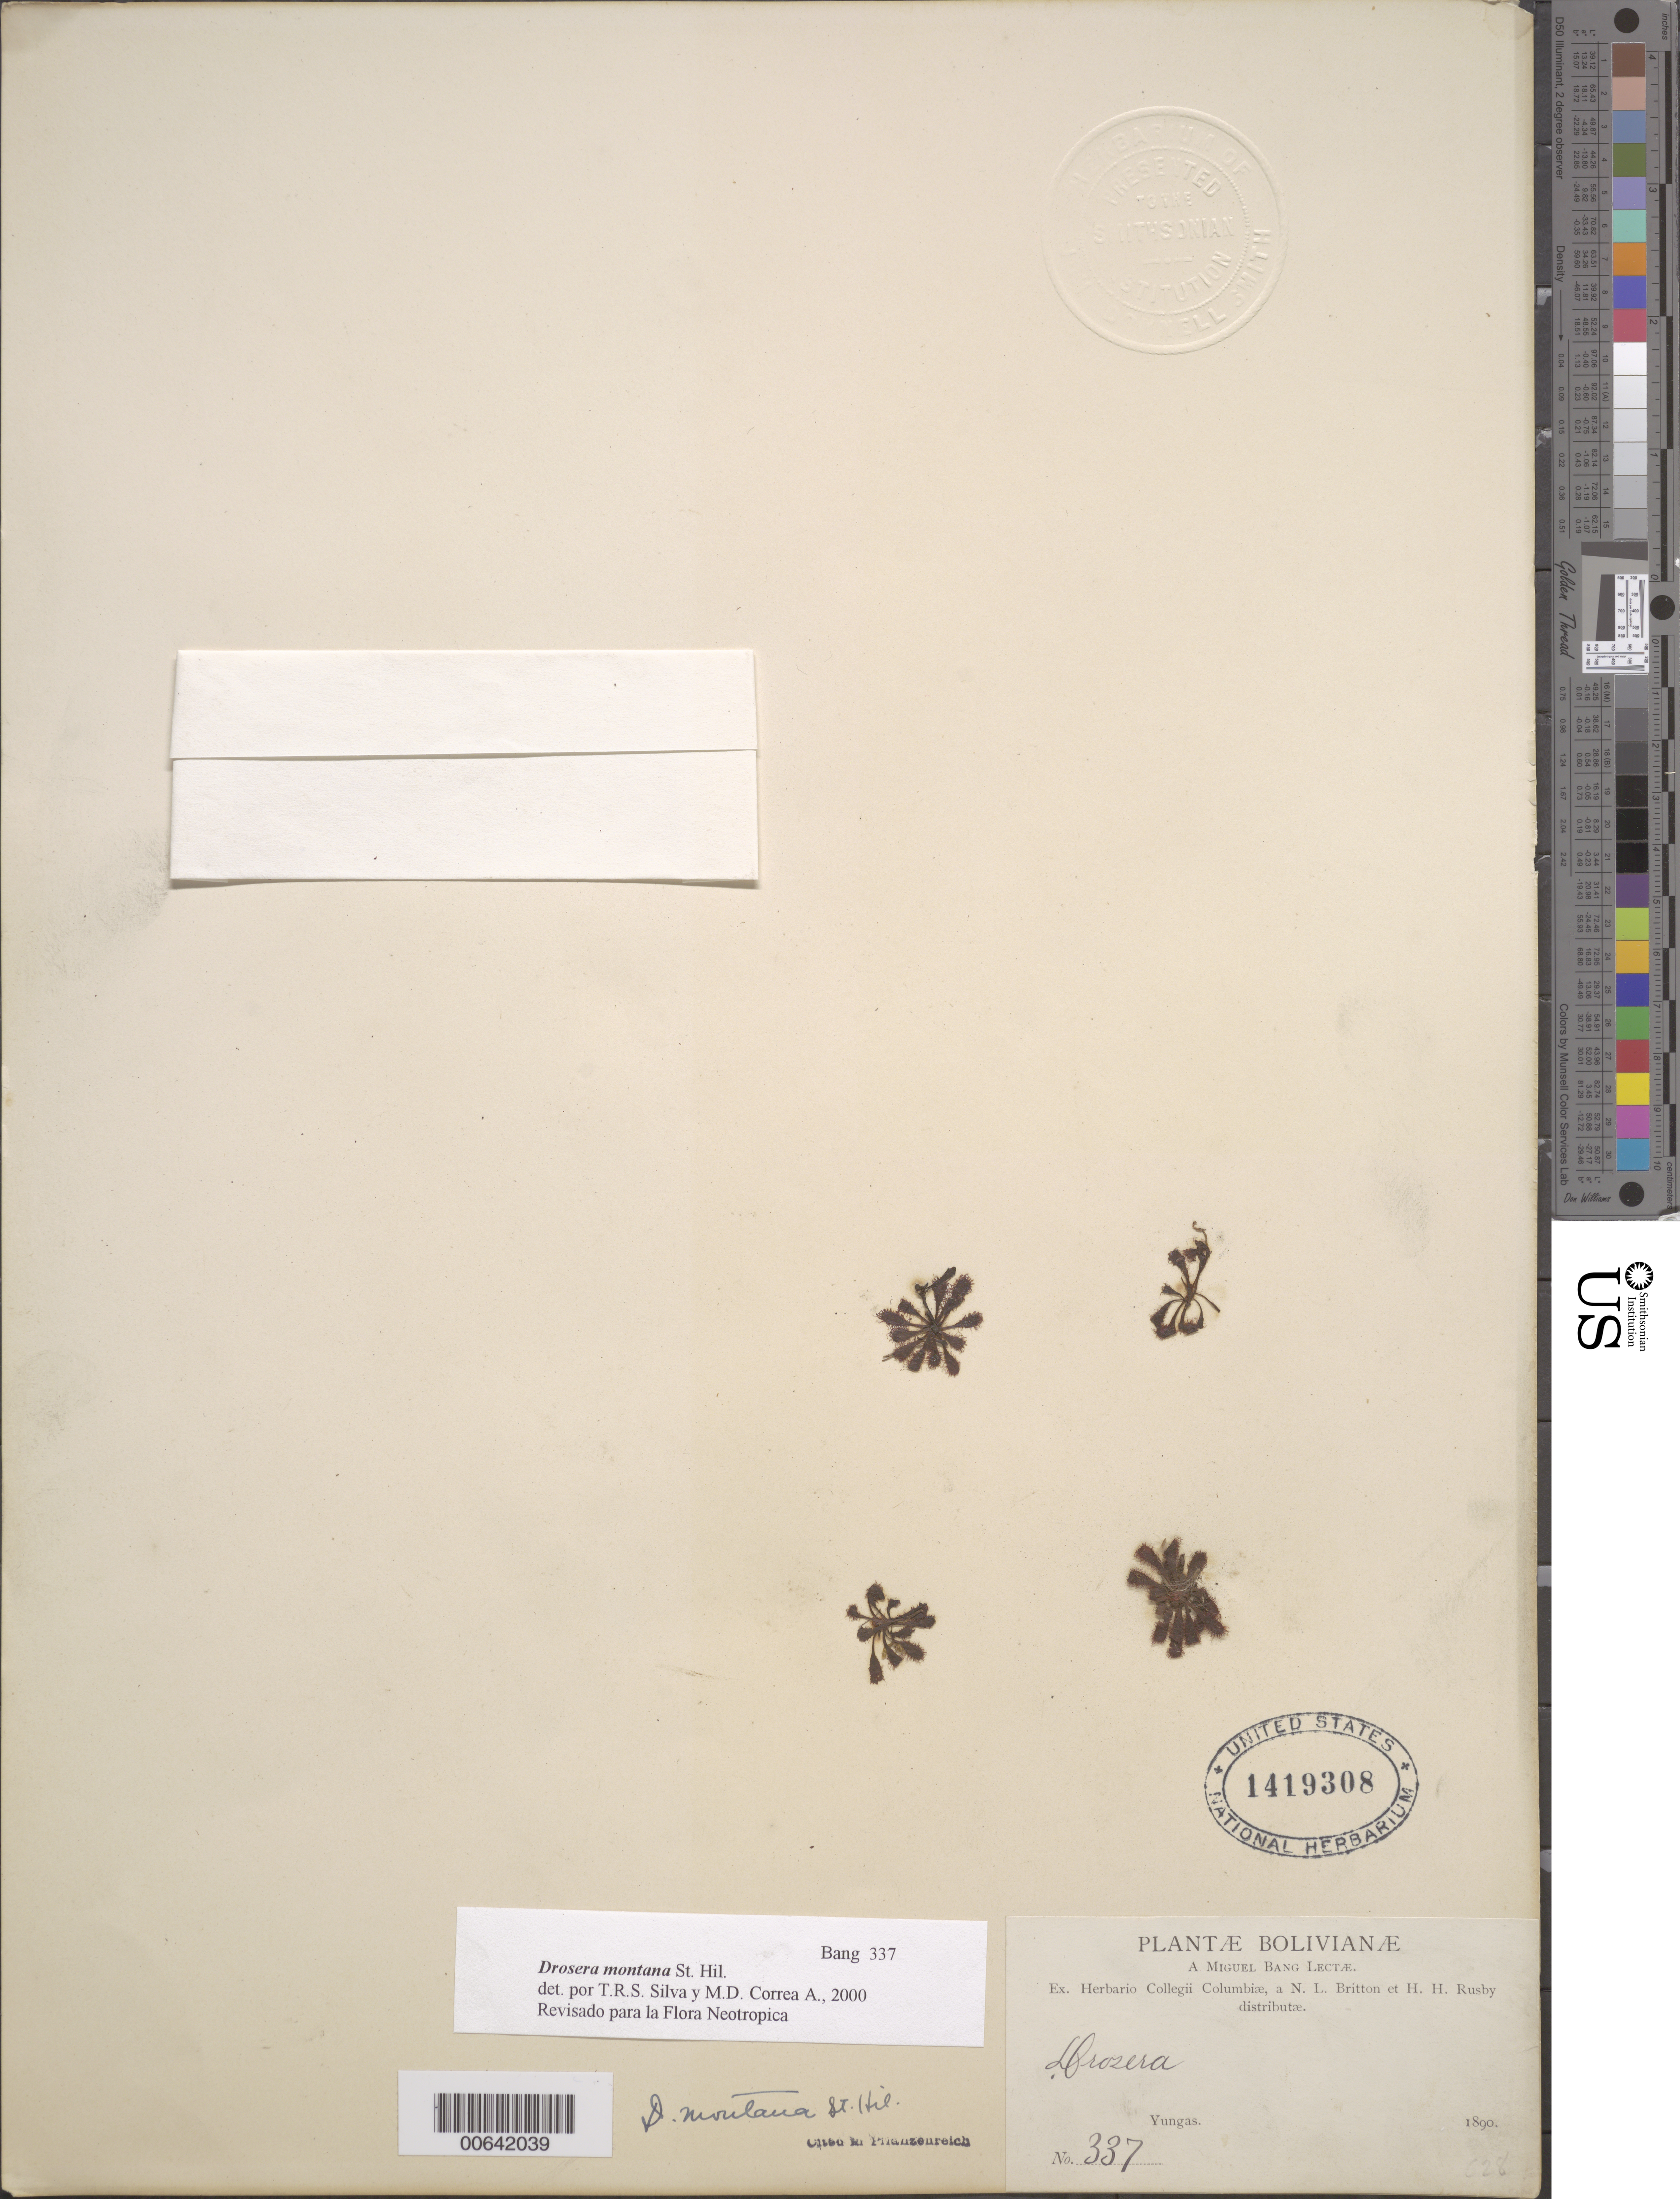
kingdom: Plantae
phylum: Tracheophyta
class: Magnoliopsida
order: Caryophyllales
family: Droseraceae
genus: Drosera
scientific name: Drosera montana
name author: A. St.-Hil.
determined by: Silva, T. R. S. & Correa A. , M. D.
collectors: M. Bang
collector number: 337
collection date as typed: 1890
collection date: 1890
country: Bolivia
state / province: La Paz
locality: Yungas.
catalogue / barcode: US 1419308